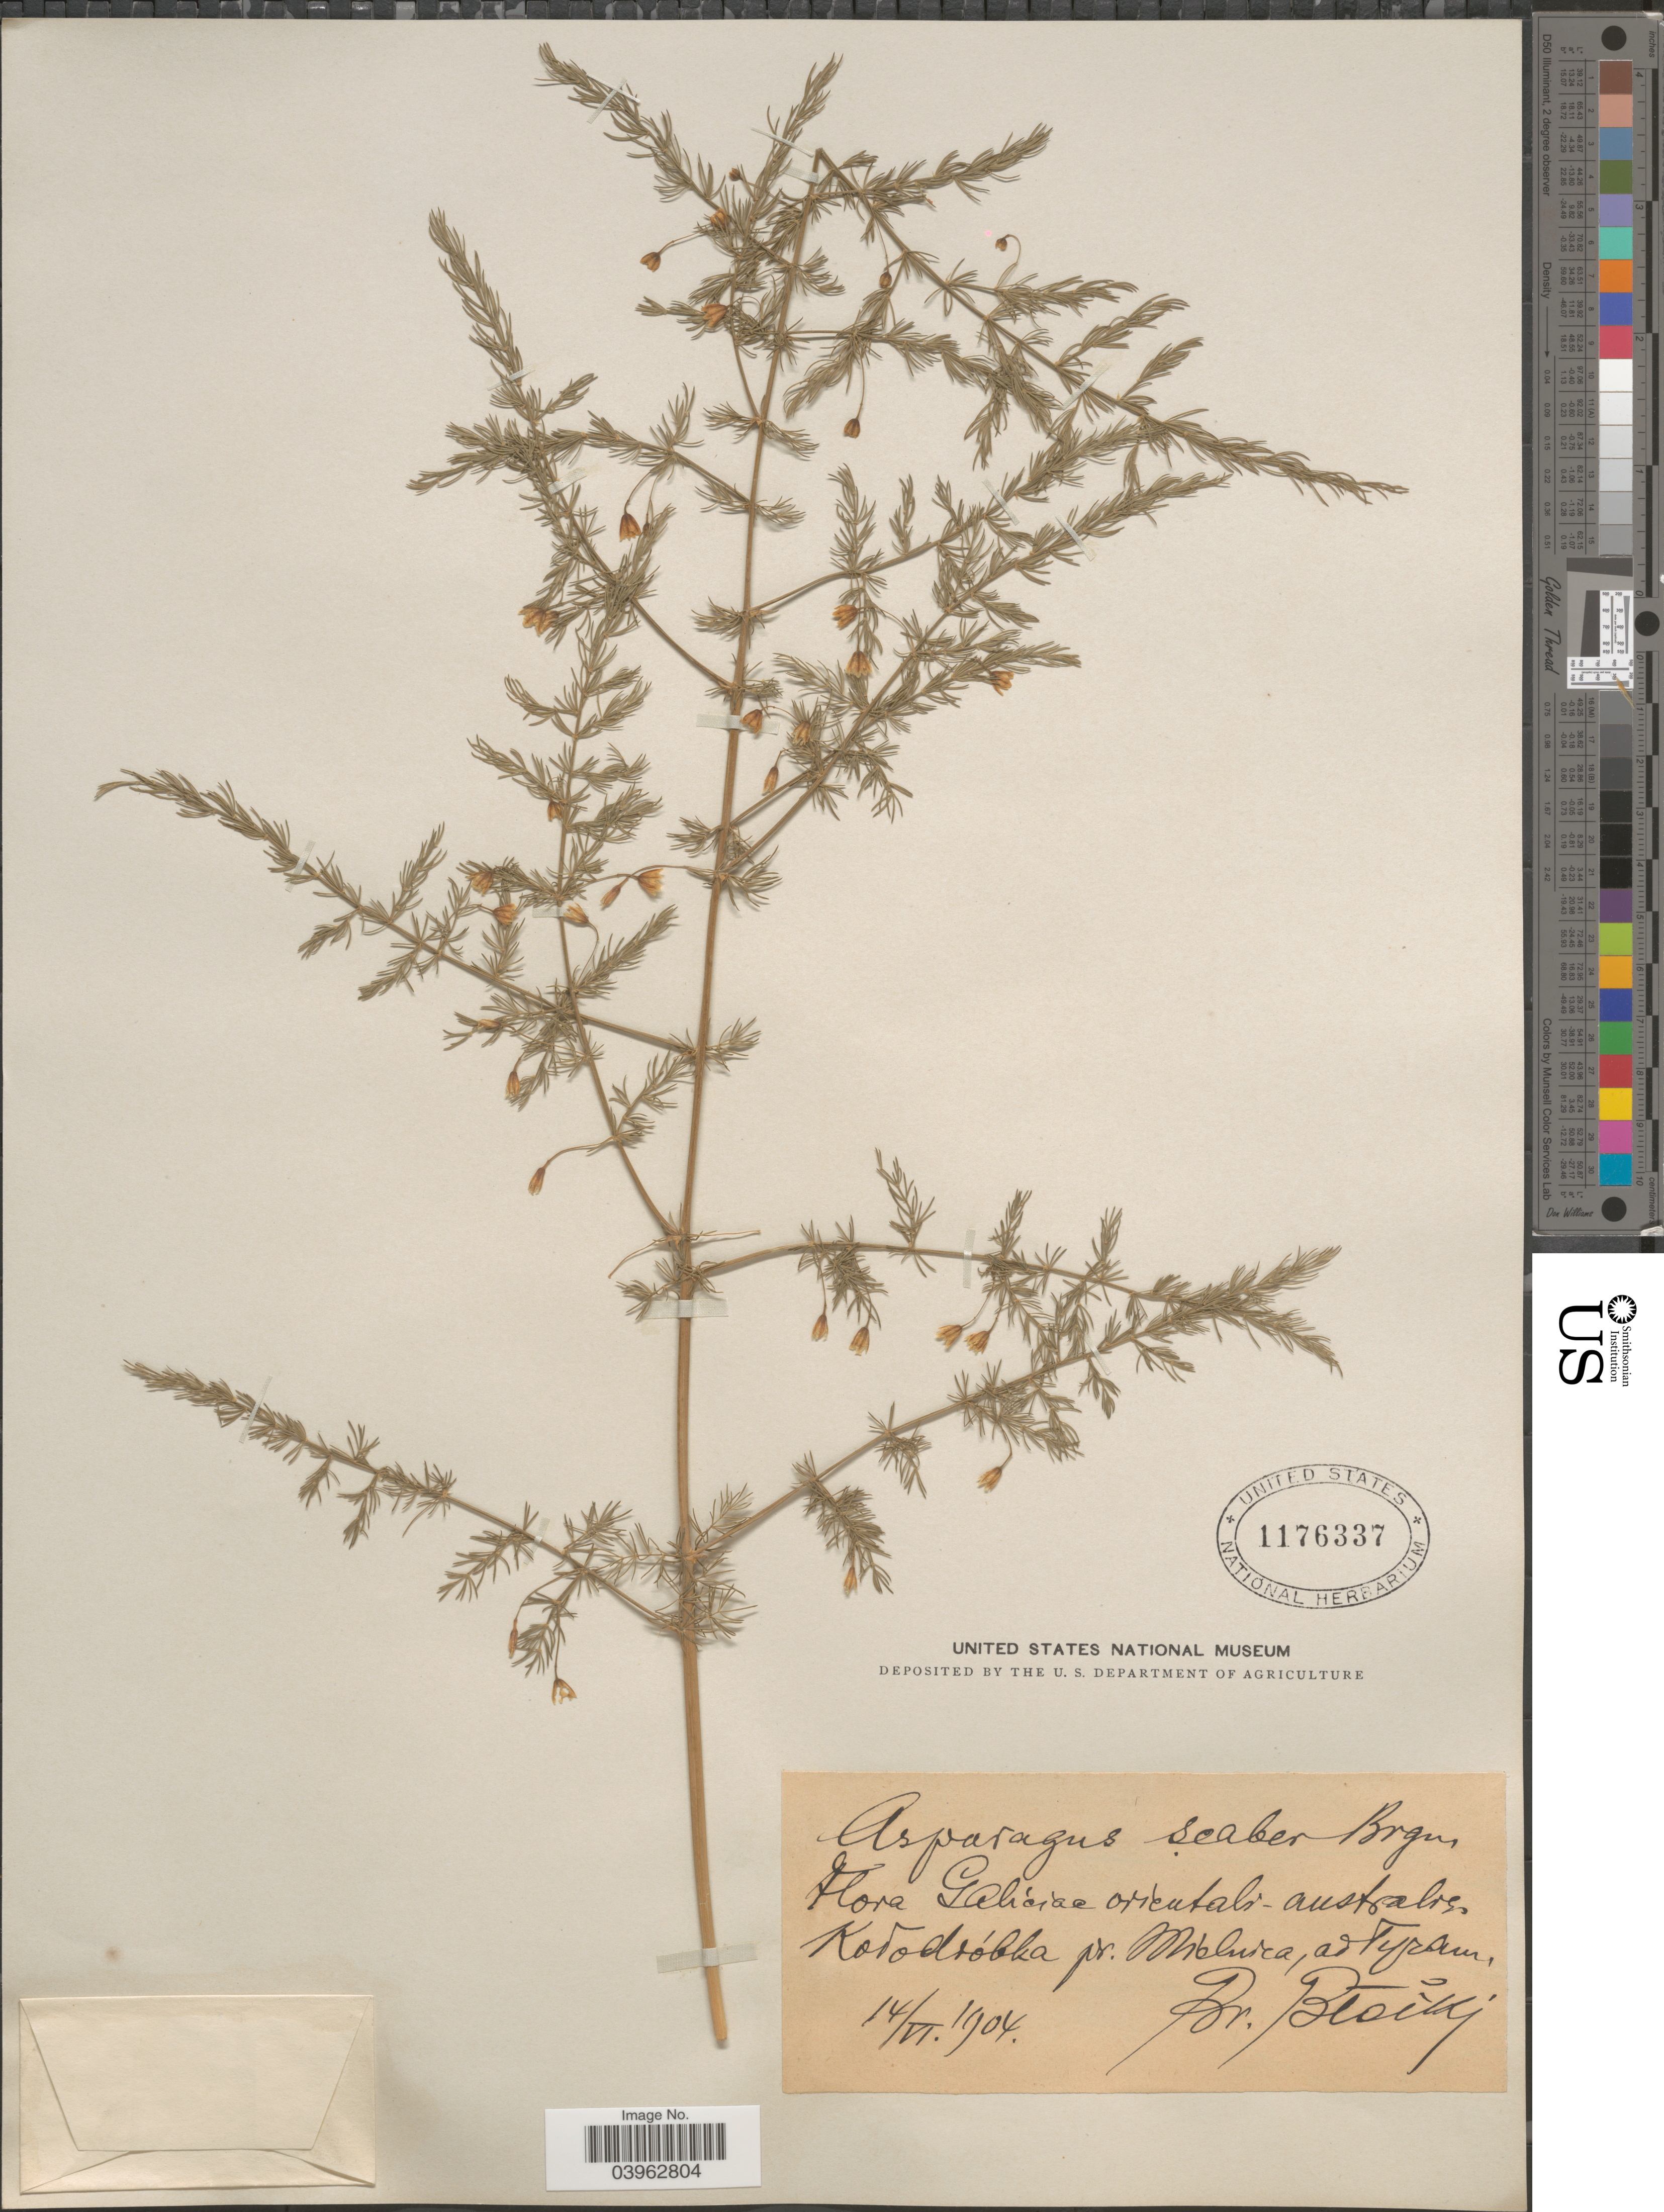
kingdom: Plantae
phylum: Tracheophyta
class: Liliopsida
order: Asparagales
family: Asparagaceae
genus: Asparagus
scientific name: Asparagus scaber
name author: Brign.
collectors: B. Blocki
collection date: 1904-06-14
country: Ukraine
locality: Galiciae orientalis-australis Kolodróbka pr. Michurina, ad Tyram.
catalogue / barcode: US 1176337